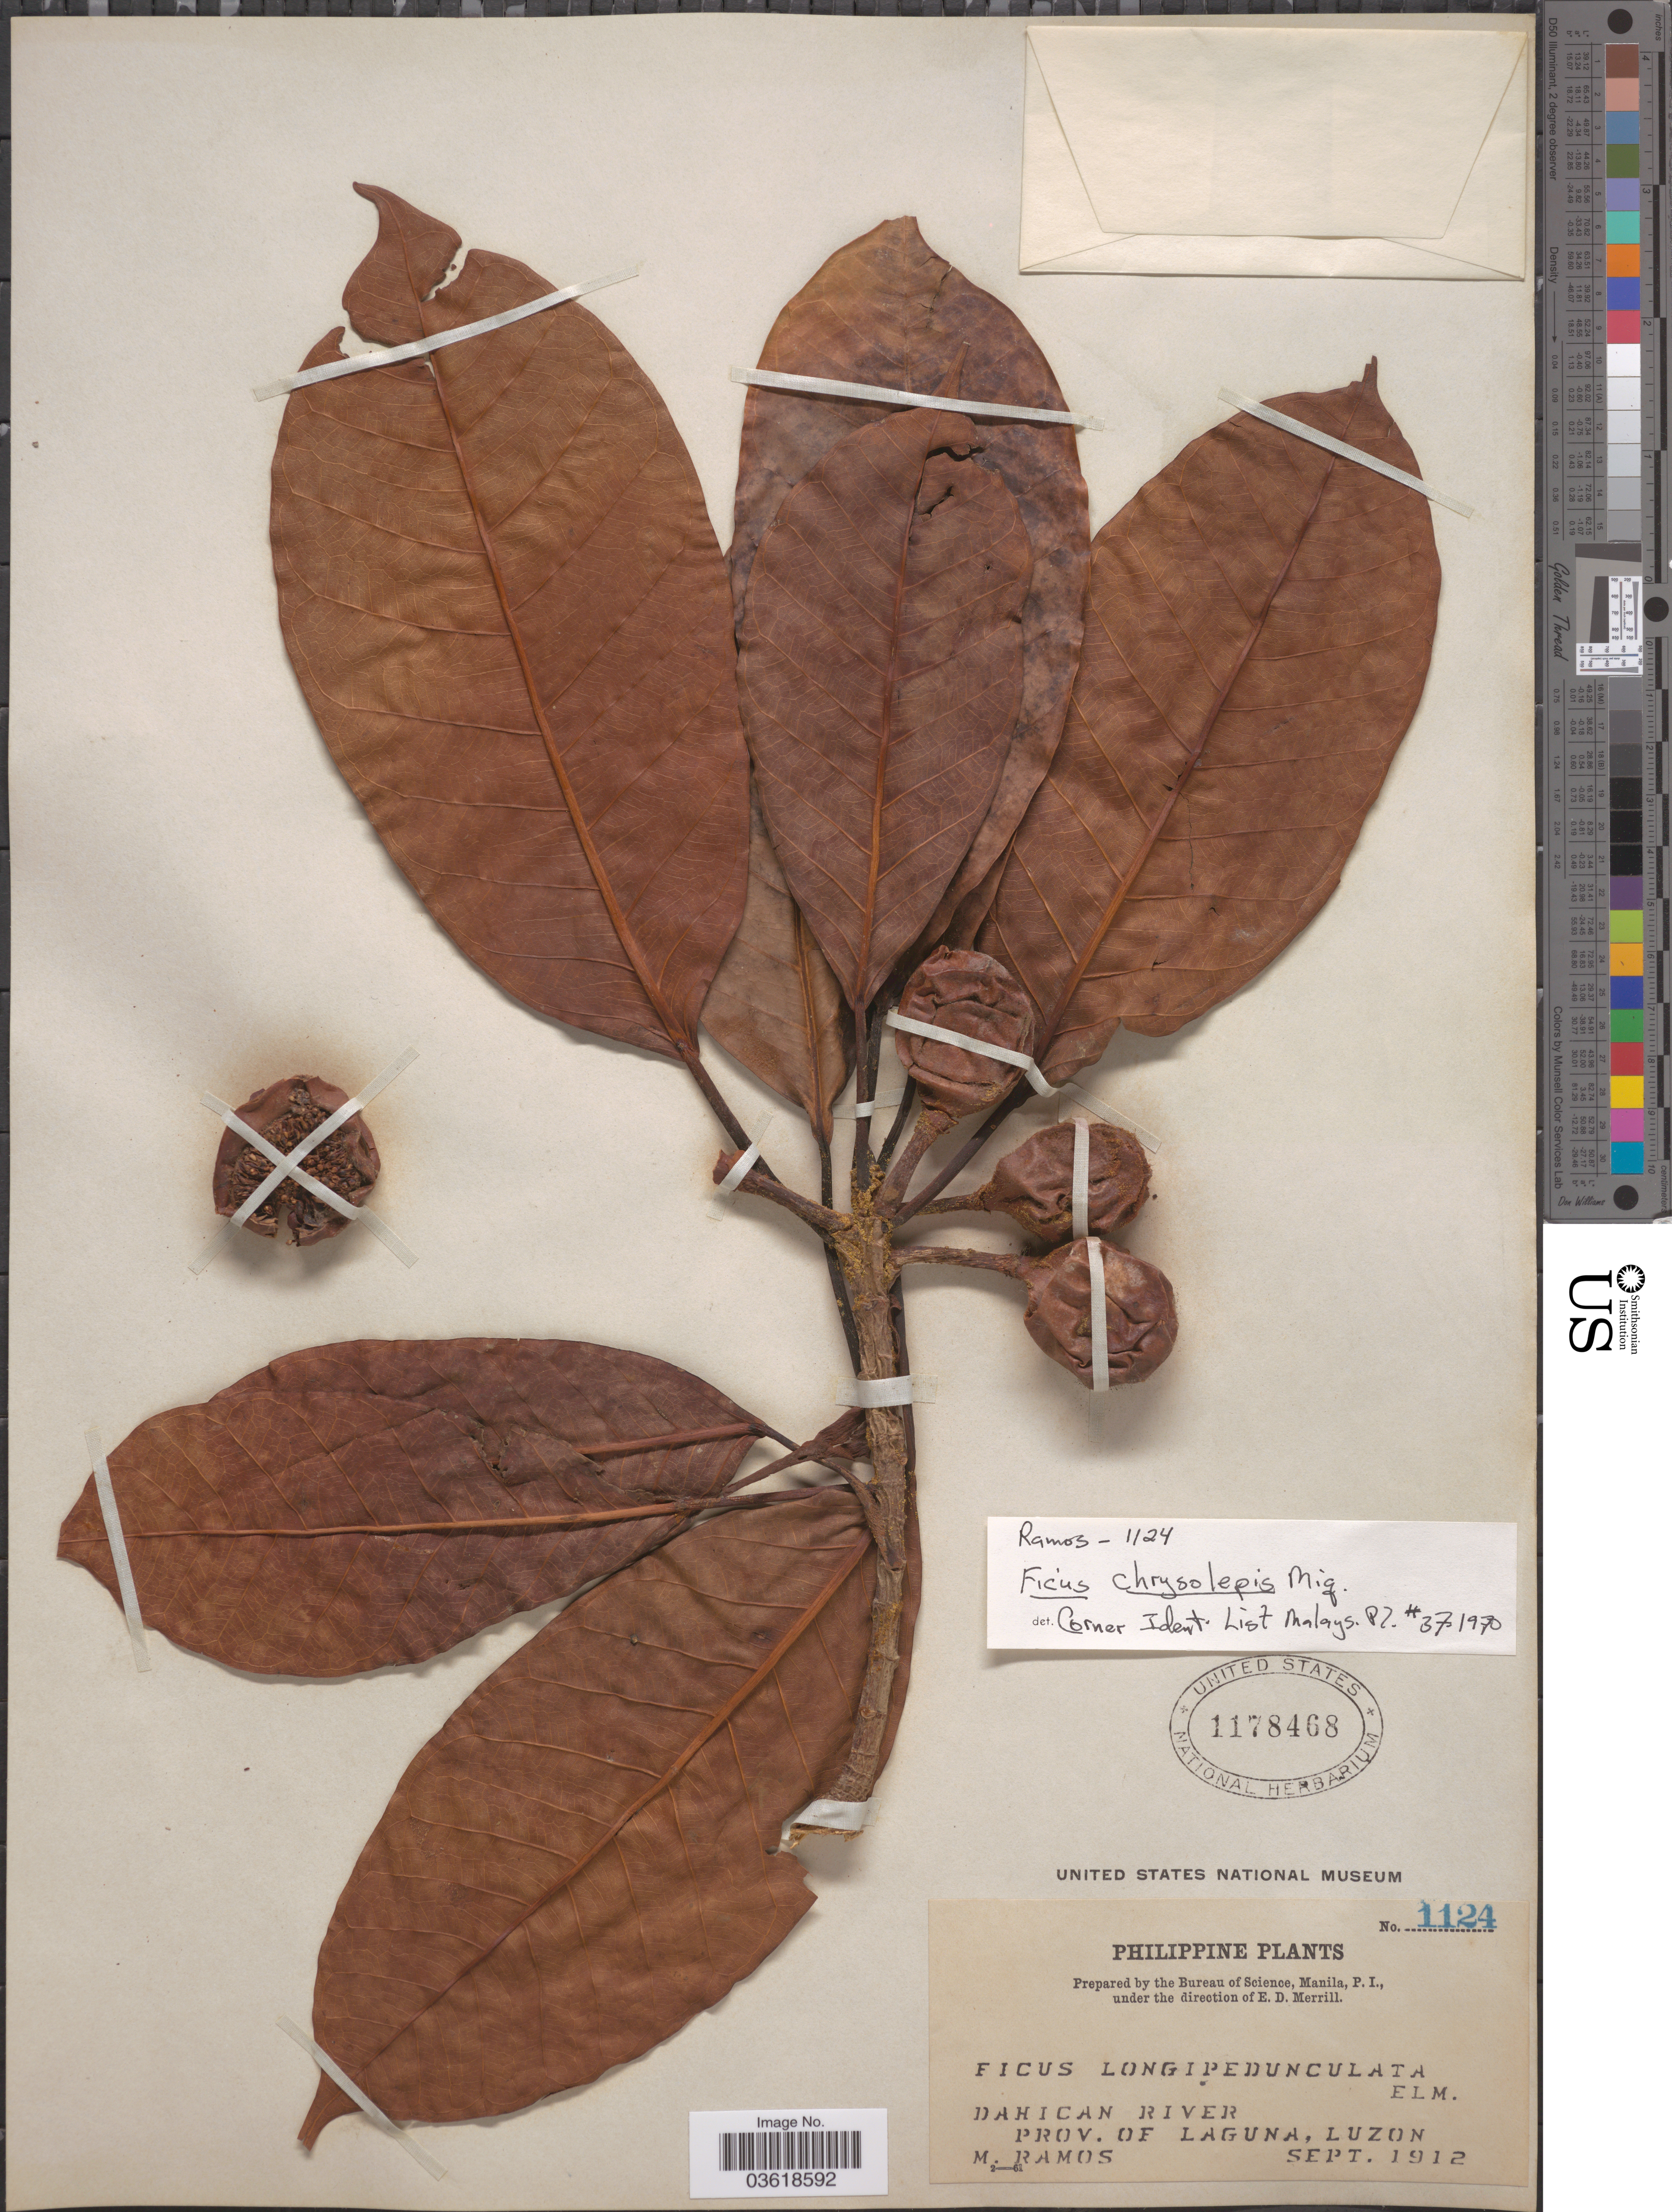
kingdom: Plantae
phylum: Tracheophyta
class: Magnoliopsida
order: Rosales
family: Moraceae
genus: Ficus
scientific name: Ficus chrysolepis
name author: Miq.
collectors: M. Ramos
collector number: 1124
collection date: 1912-09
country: Philippines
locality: Dahican River. Prov. of Laguna, Luzon.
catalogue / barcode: US 1178468